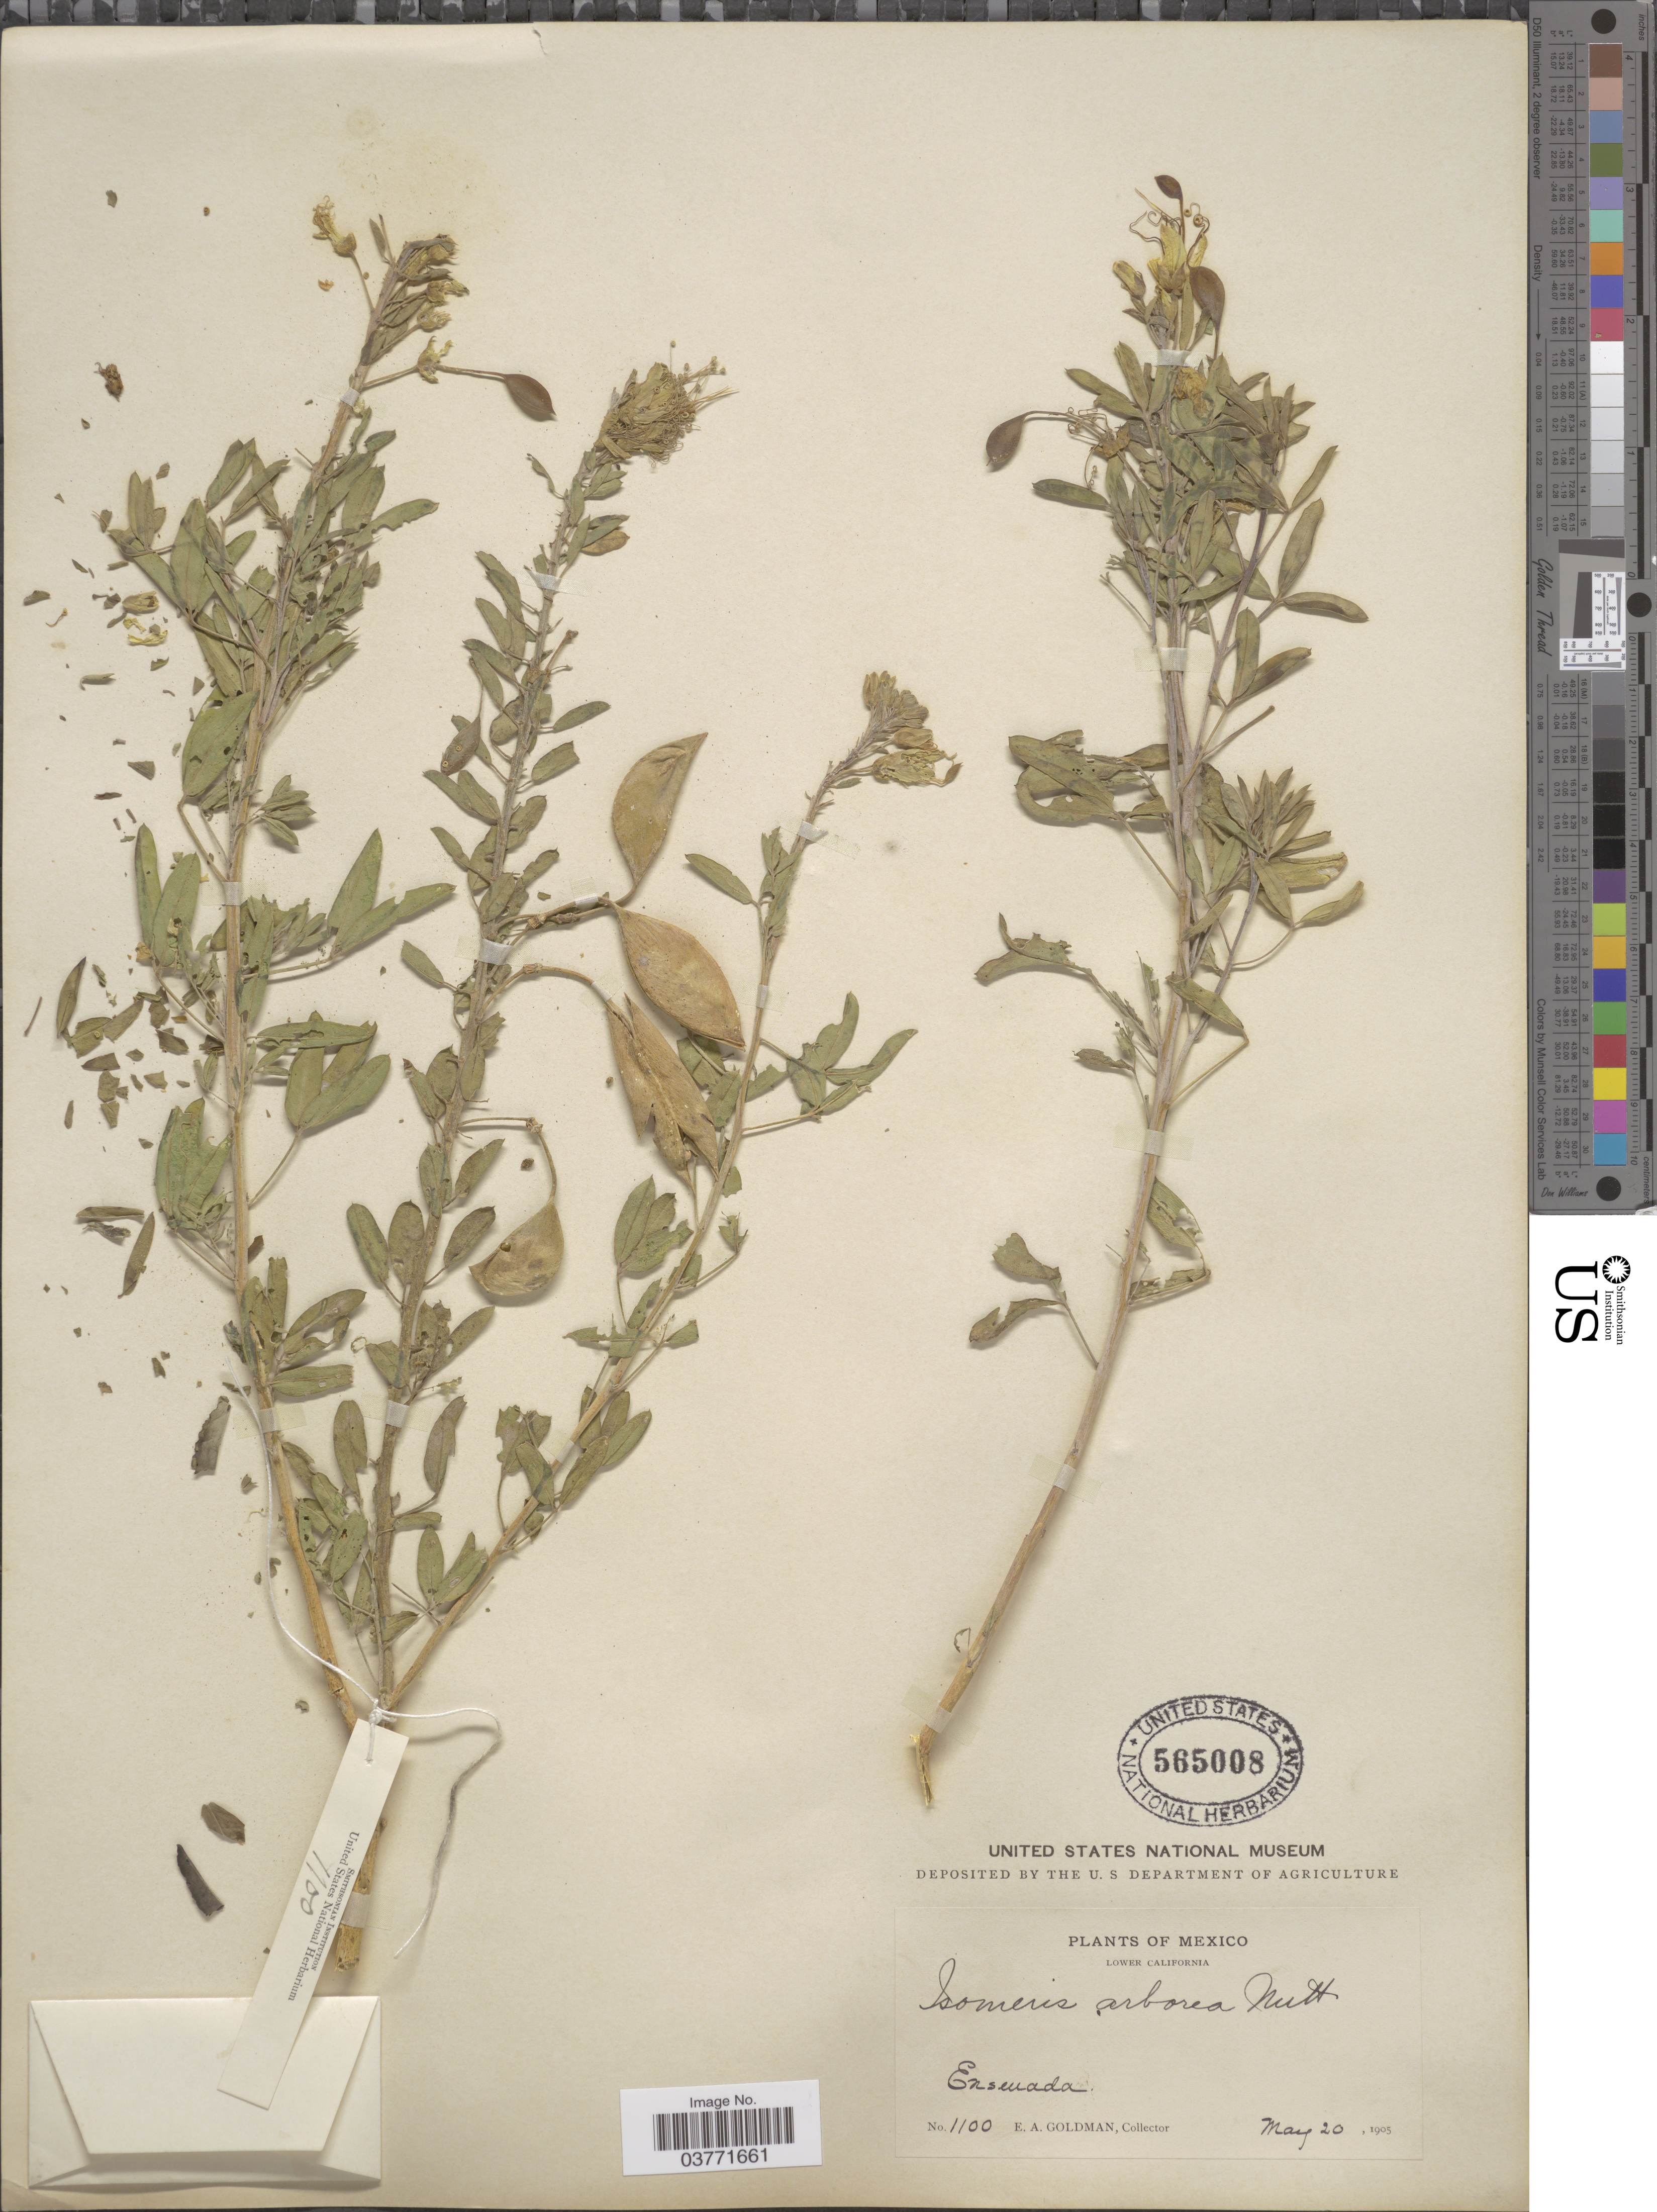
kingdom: Plantae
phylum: Tracheophyta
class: Magnoliopsida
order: Brassicales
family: Cleomaceae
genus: Cleomella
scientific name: Cleomella arborea var. angustata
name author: (Parish) Roalson & J.C. Hall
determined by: Strong, Mark T., (BOT), Smithsonian Institution - National Museum of Natural History (UNITED STATES)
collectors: E. A. Goldman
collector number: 1100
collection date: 1905-05-20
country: Mexico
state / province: Baja California Norte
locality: Lower California. Ensenada.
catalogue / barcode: US 565008